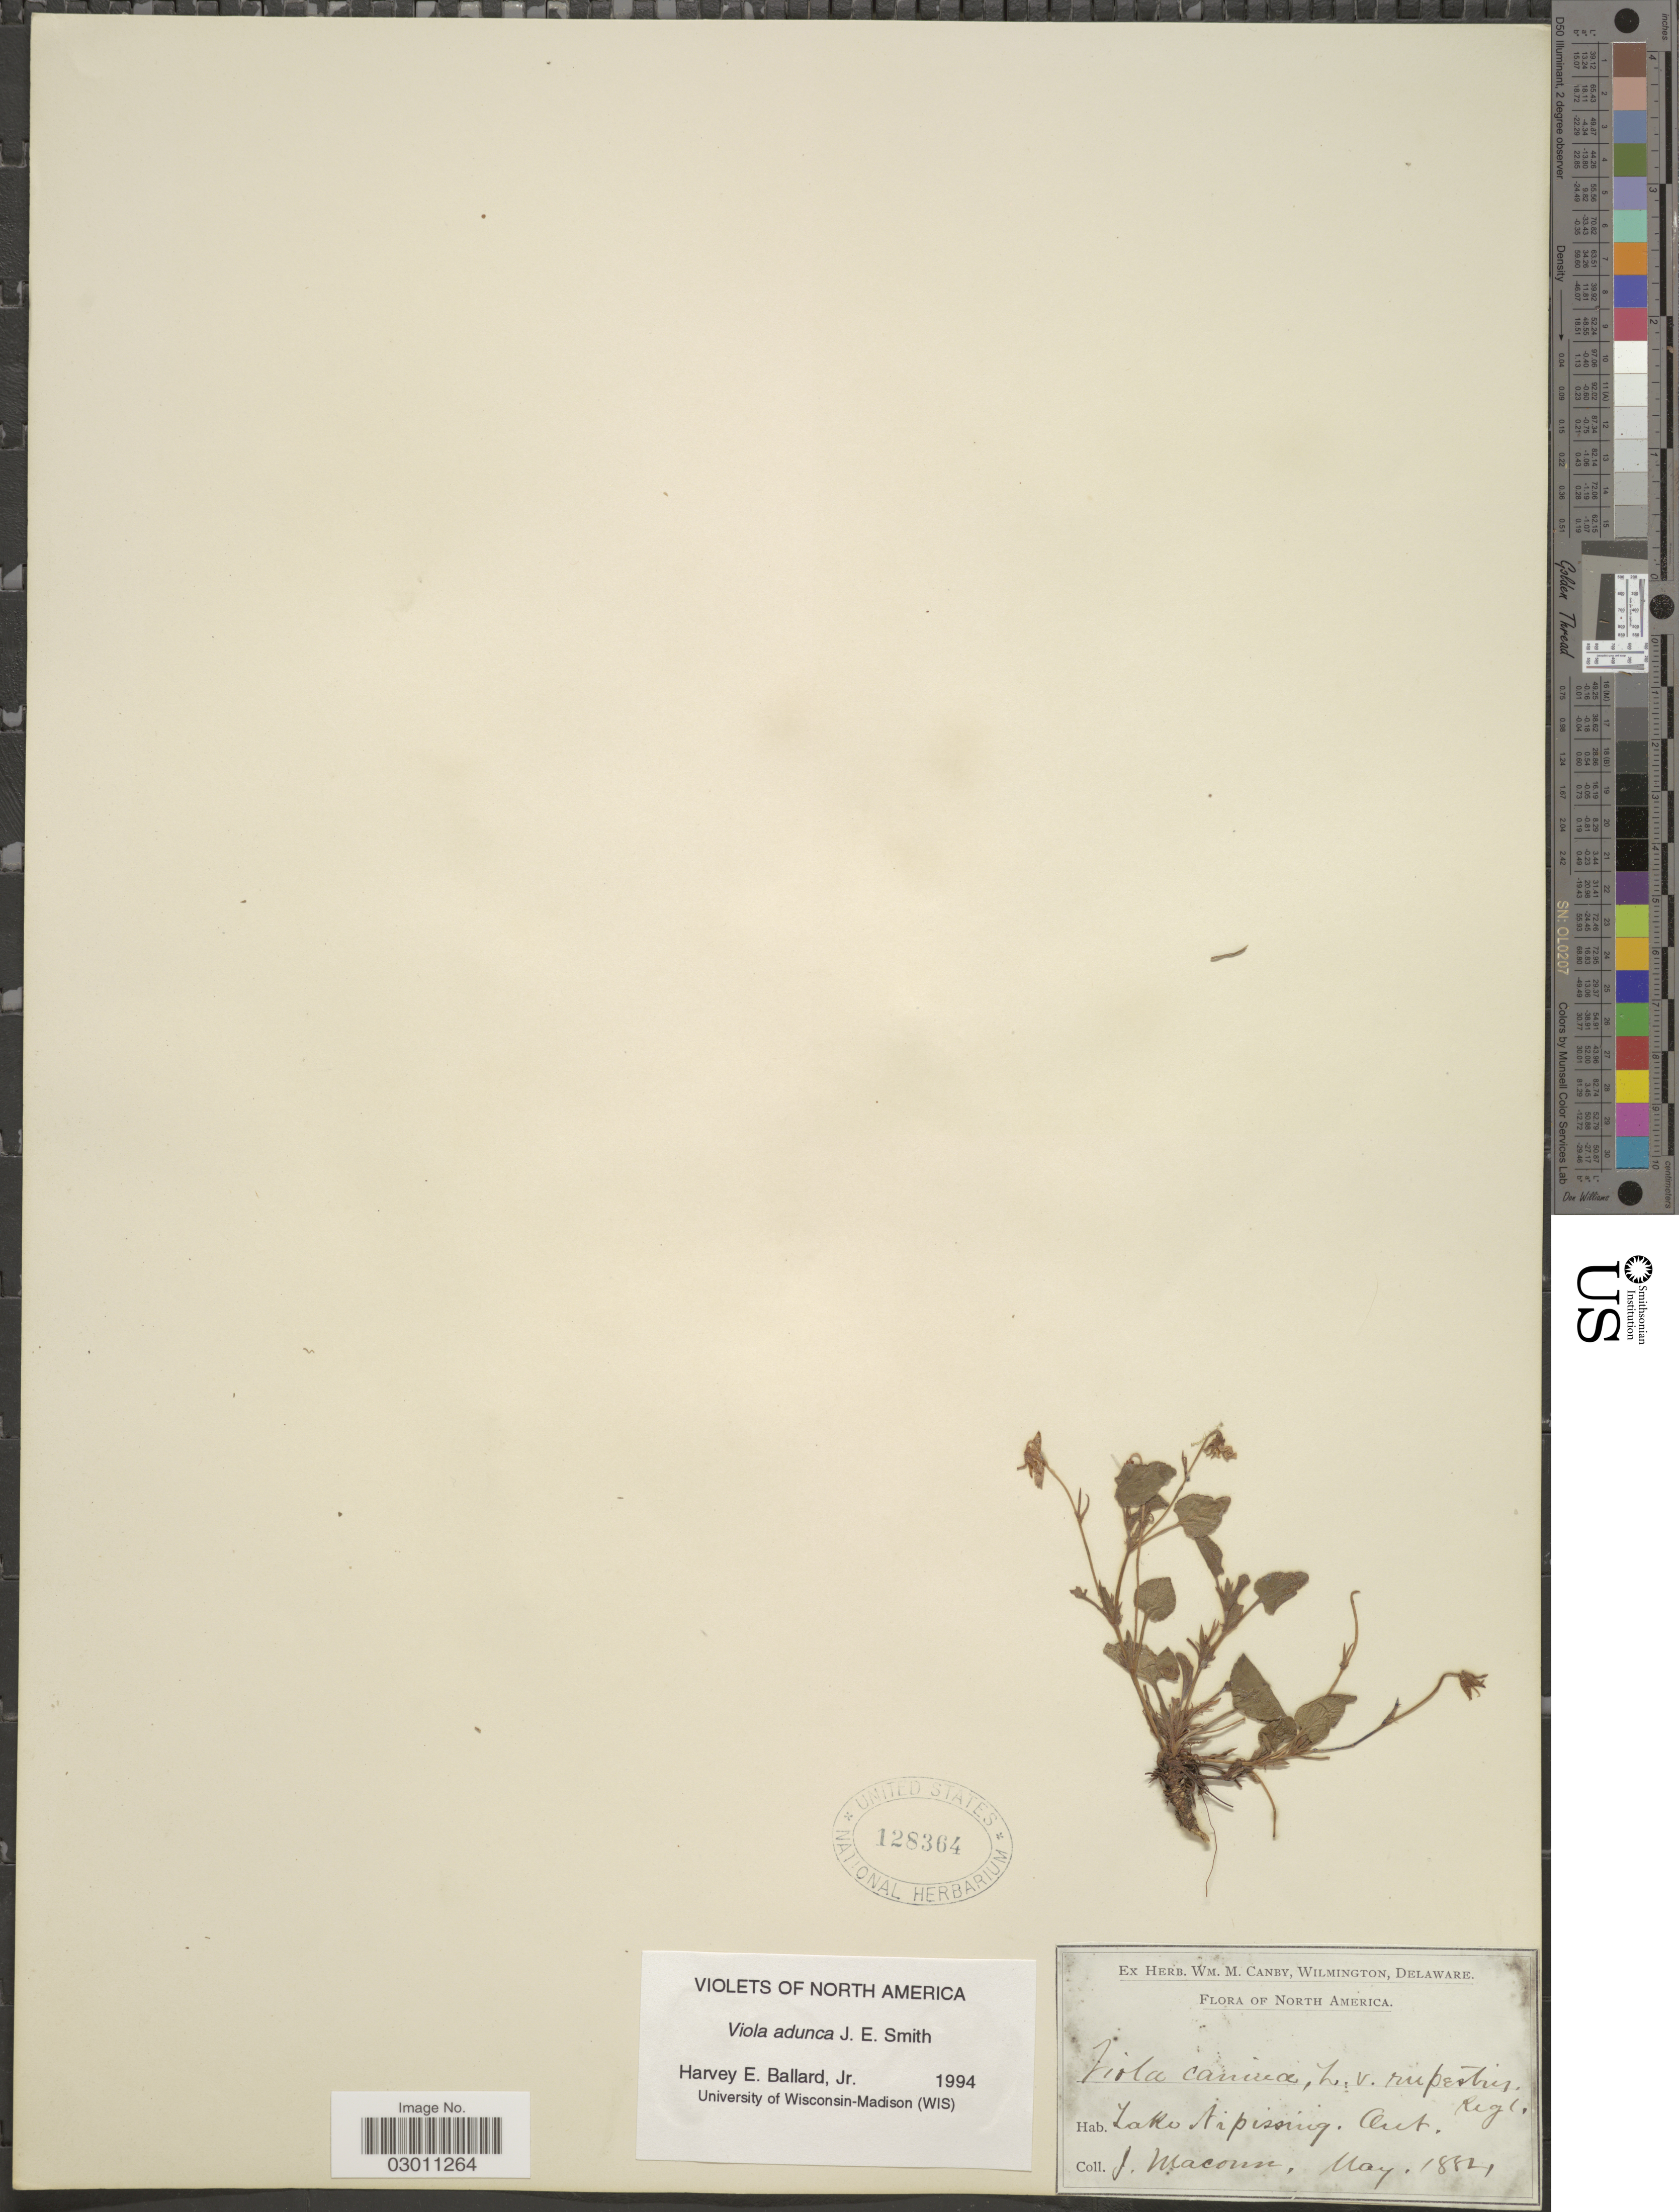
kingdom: Plantae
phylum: Tracheophyta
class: Magnoliopsida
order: Malpighiales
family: Violaceae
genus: Viola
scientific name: Viola adunca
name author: Sm.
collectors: J. Macoun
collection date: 1884-05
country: Canada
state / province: Ontario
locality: Lake Nipissing. Ont.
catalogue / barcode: US 128364